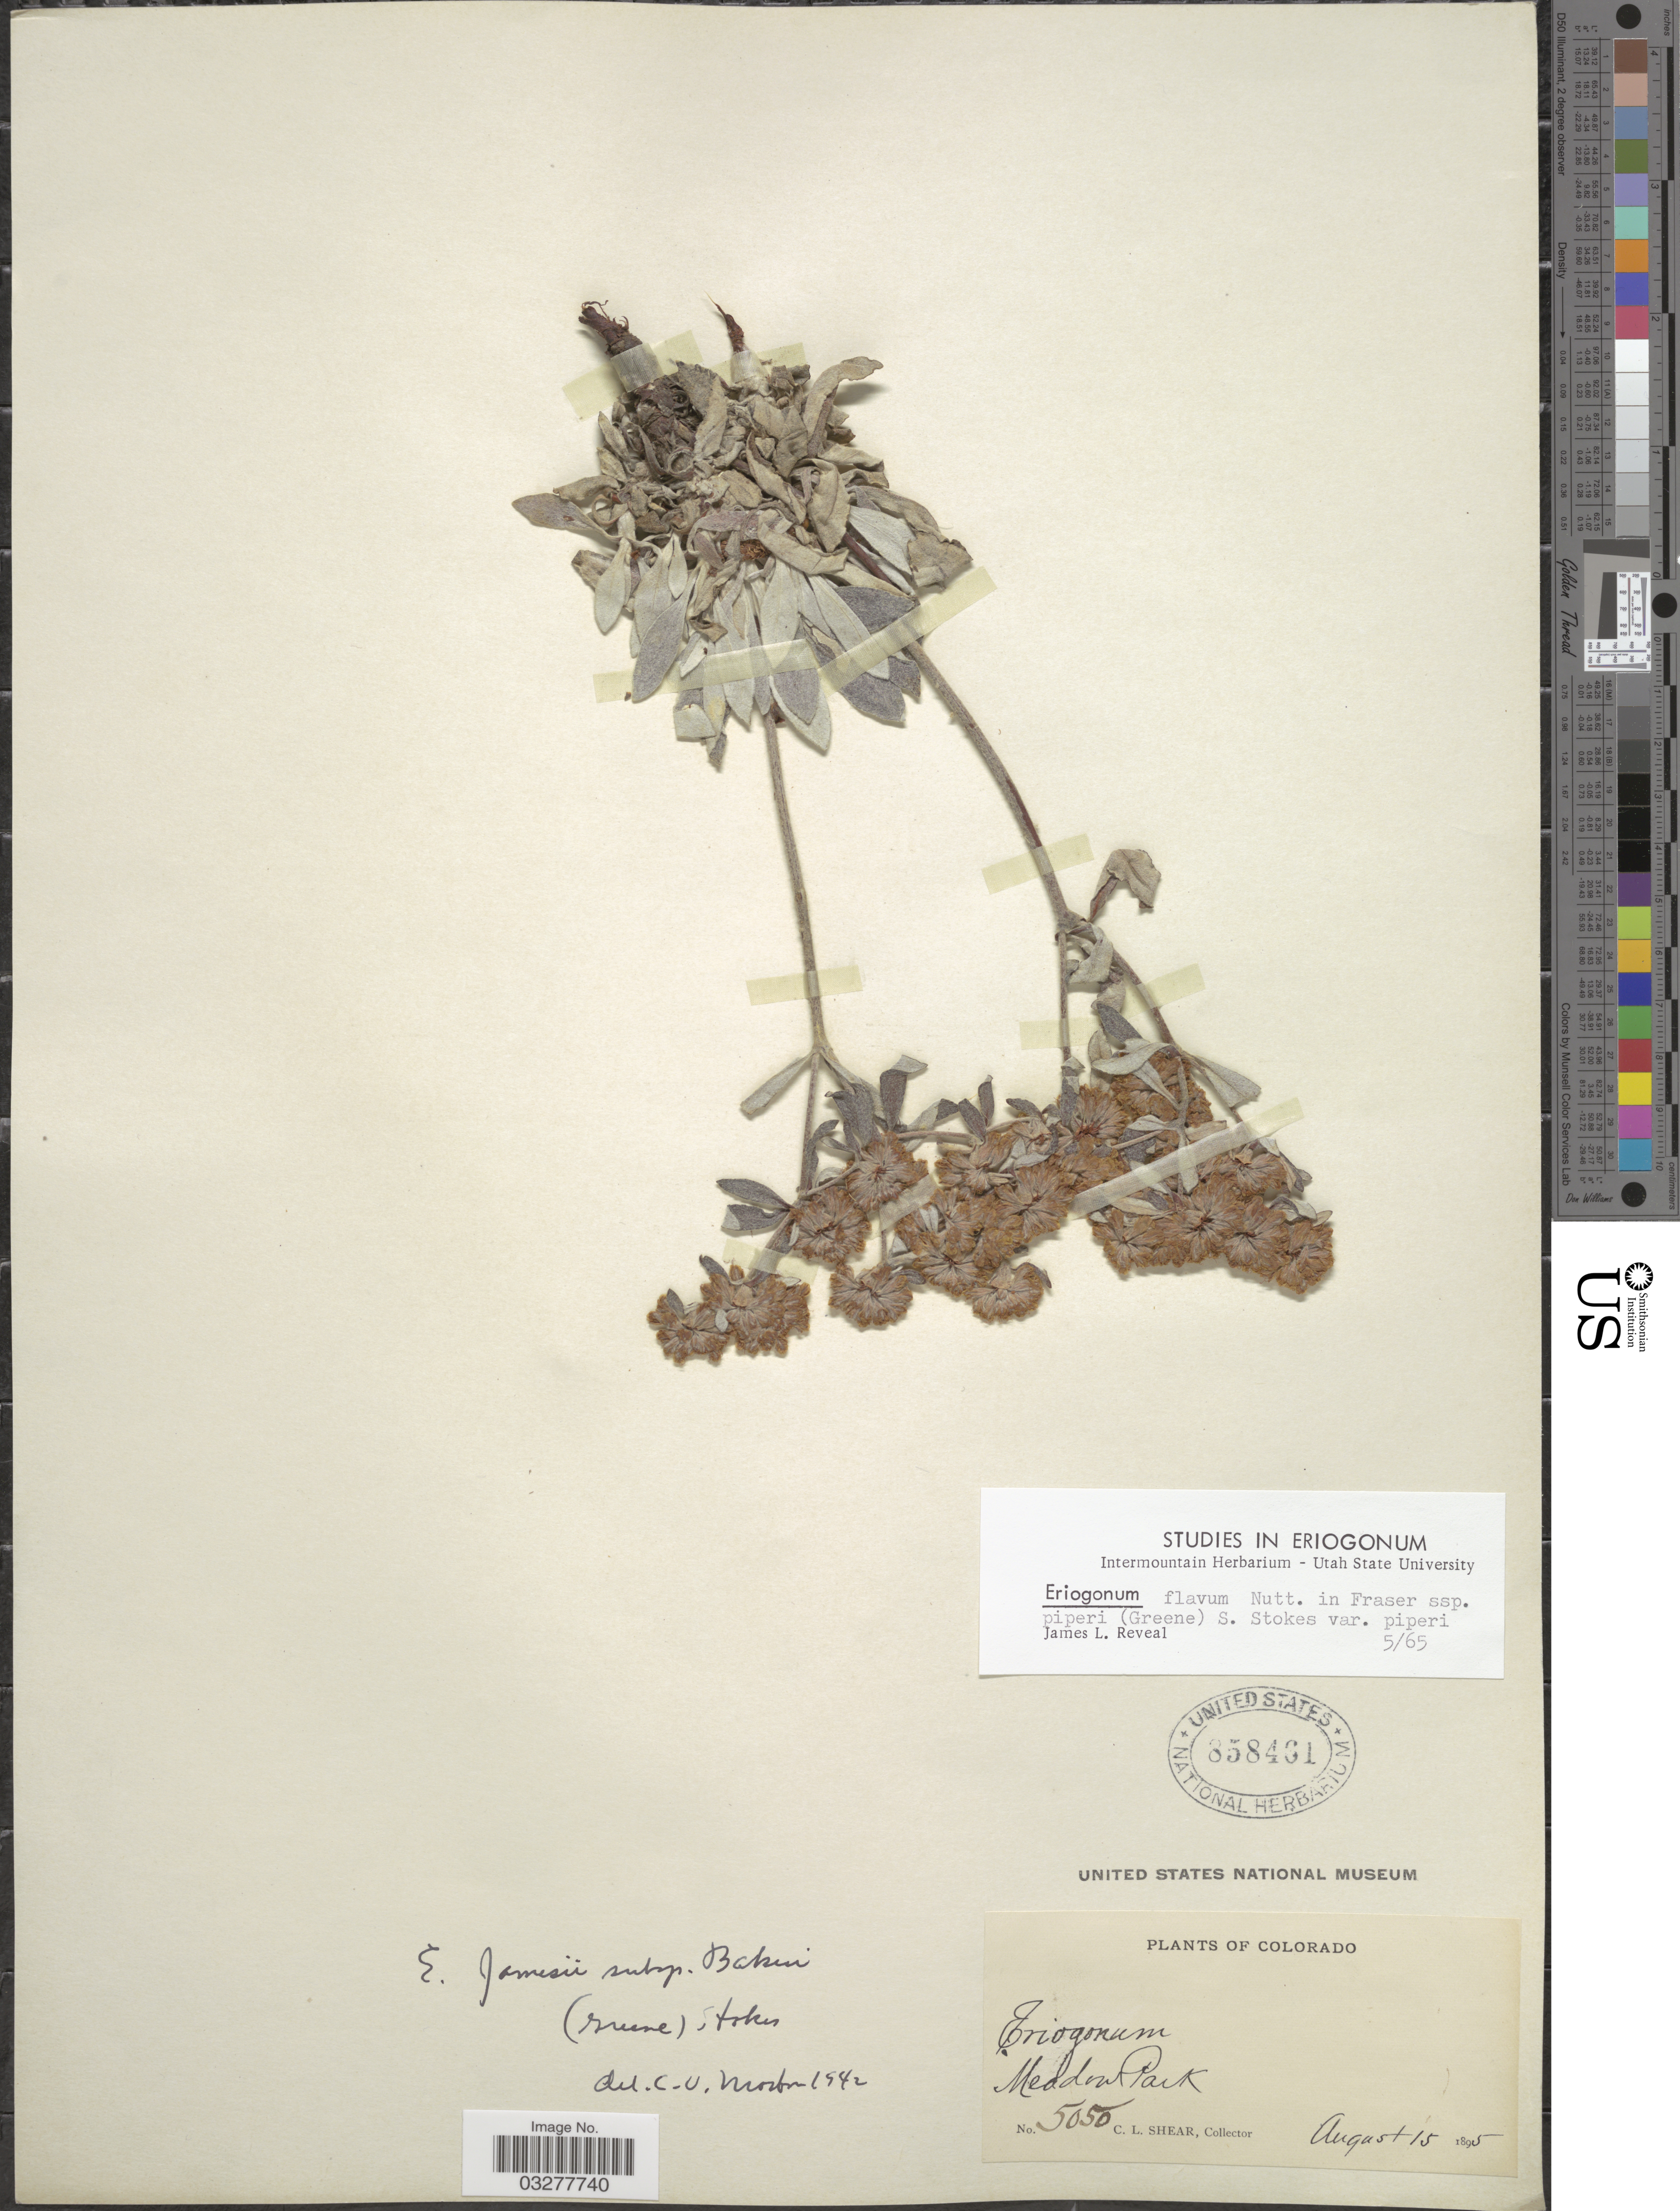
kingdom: Plantae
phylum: Tracheophyta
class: Magnoliopsida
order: Caryophyllales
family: Polygonaceae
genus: Eriogonum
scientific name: Eriogonum jamesii var. flavescens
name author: S. Watson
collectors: C. L. Shear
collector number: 5050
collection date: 1895-08-15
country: United States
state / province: Colorado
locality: Meadow Park.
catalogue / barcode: US 858461